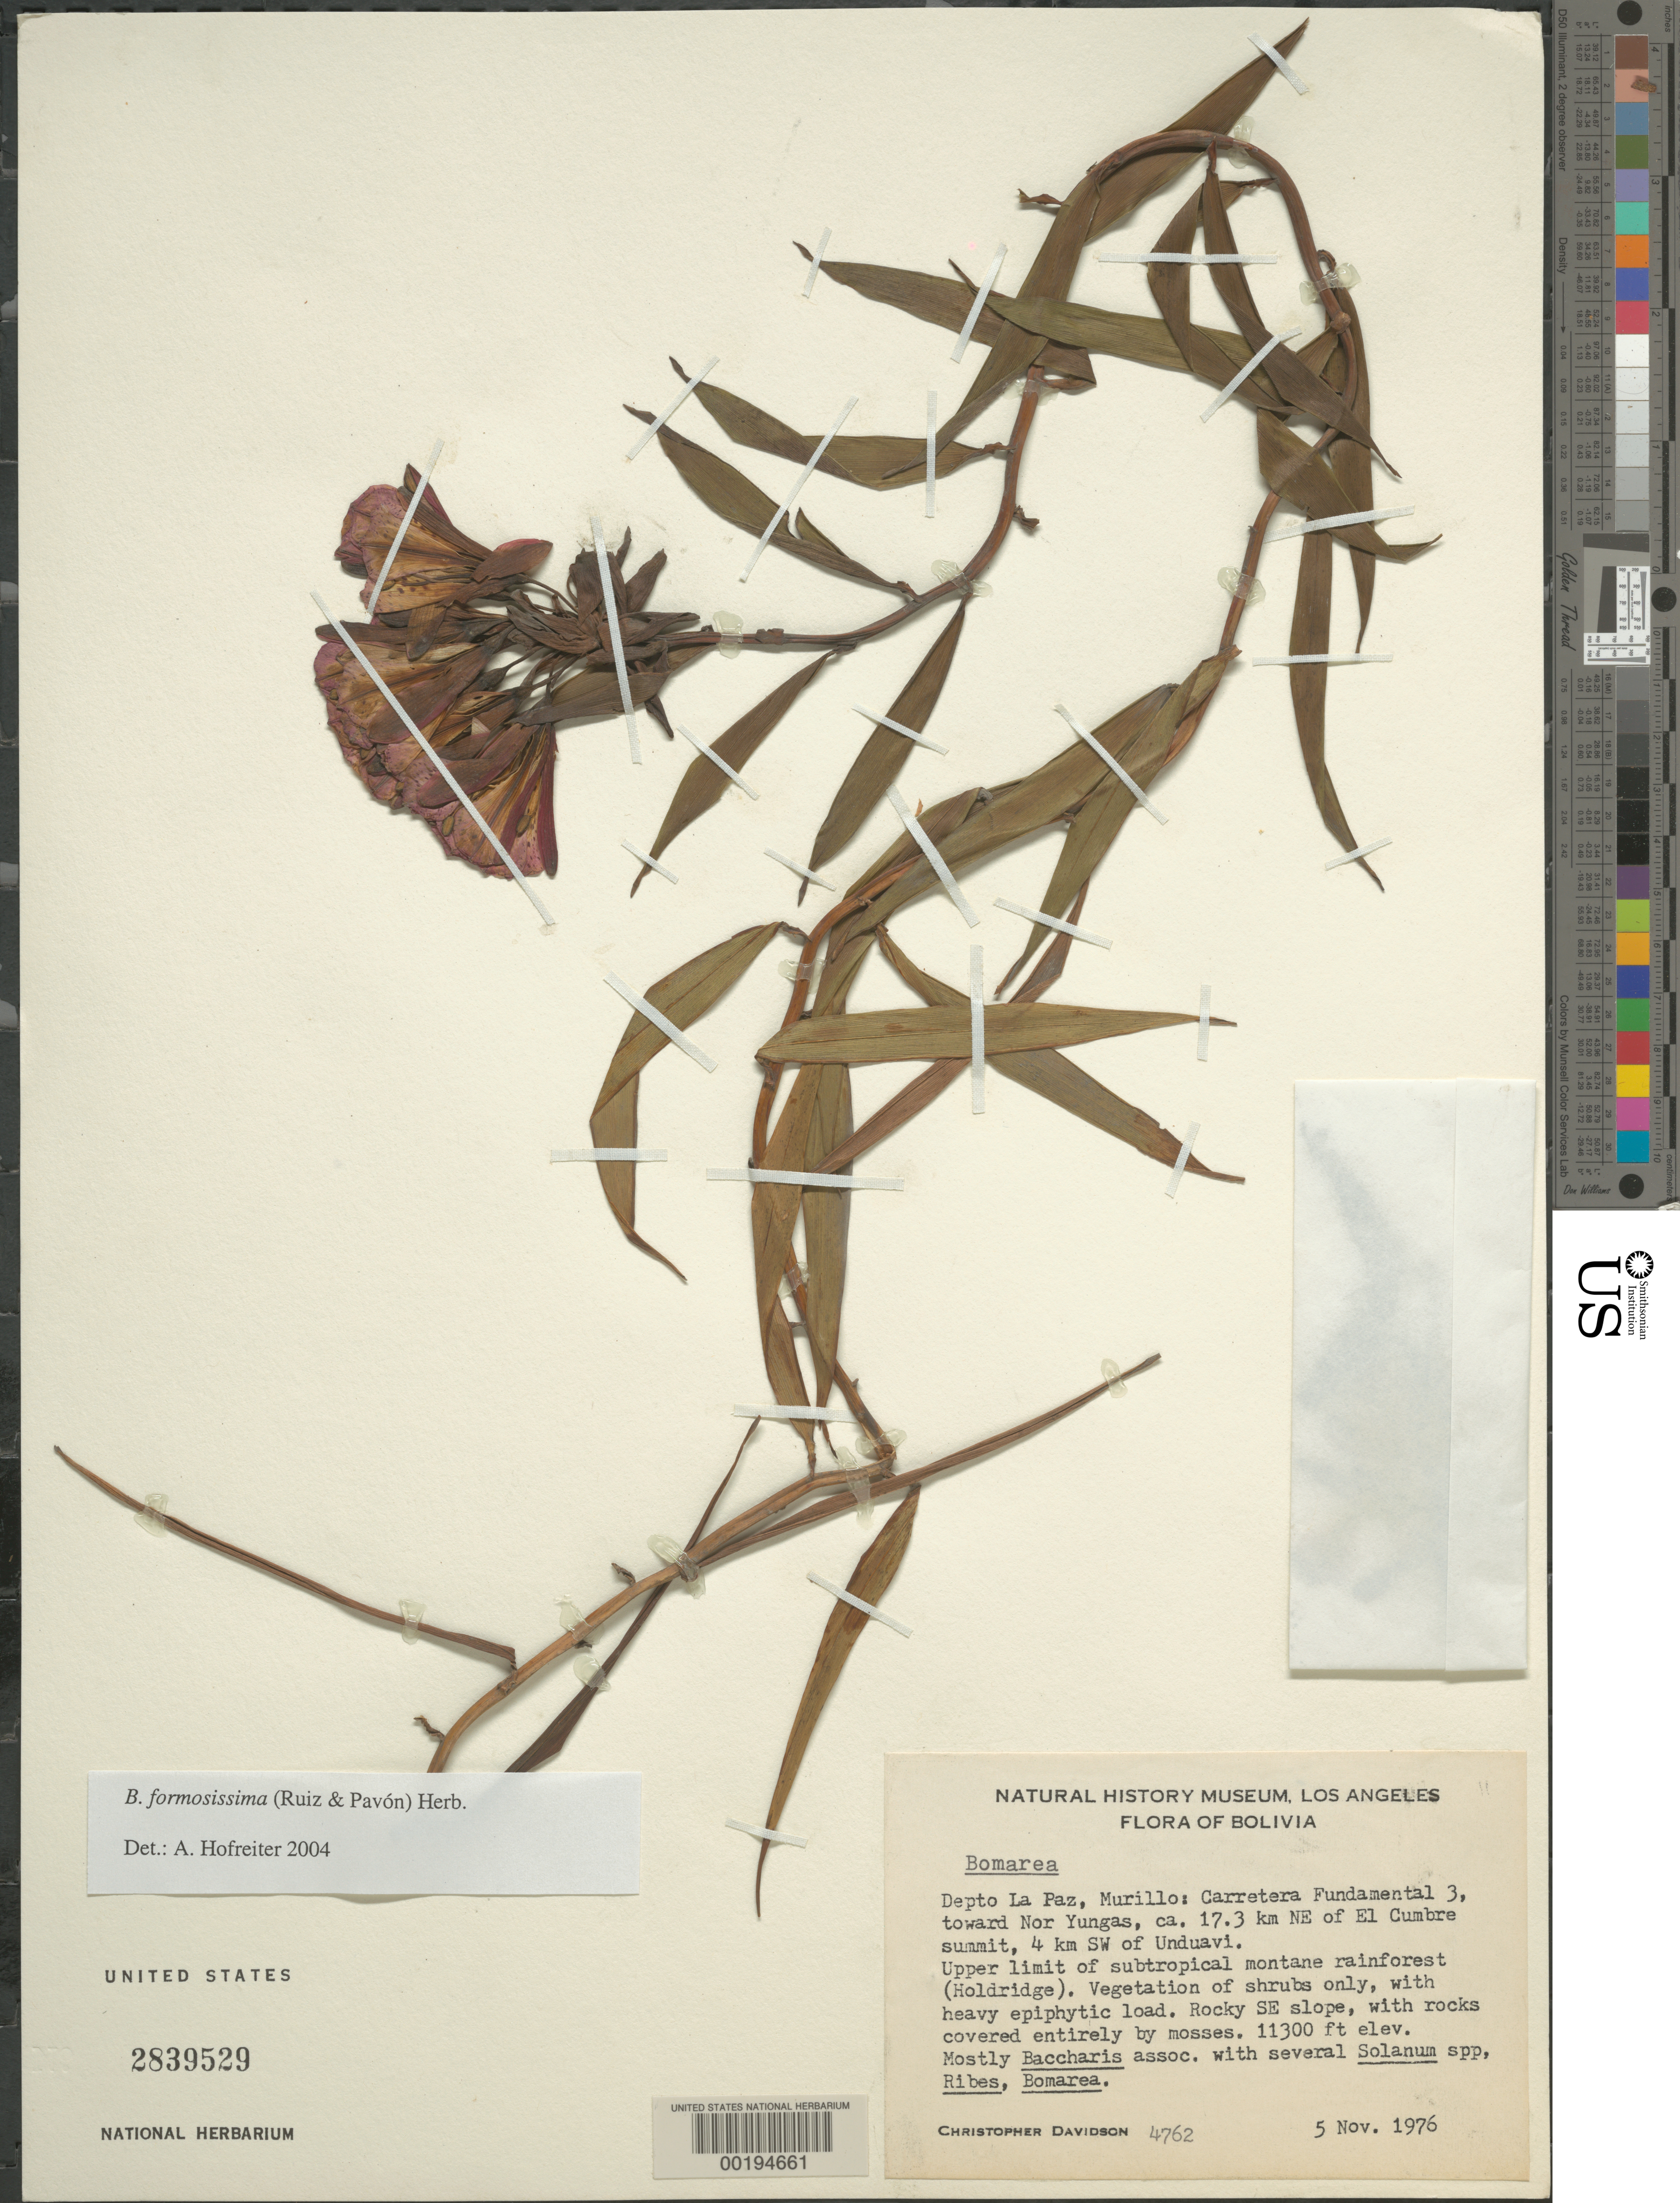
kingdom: Plantae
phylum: Tracheophyta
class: Liliopsida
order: Liliales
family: Alstroemeriaceae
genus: Bomarea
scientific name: Bomarea formosissima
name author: (Ruiz & Pav.) Herb.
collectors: C. Davidson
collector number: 4762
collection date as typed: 05 Nov 1976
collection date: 1976-11-05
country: Bolivia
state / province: La Paz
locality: Murillo: highway Fundamental 3, toward nor Yungas, ca 17.3 km NE of el Cumbe summit, 4 km SW of Unduavi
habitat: Upper limit of subtropical montane rainforest (holdridge)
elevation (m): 3444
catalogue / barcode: US 2839529